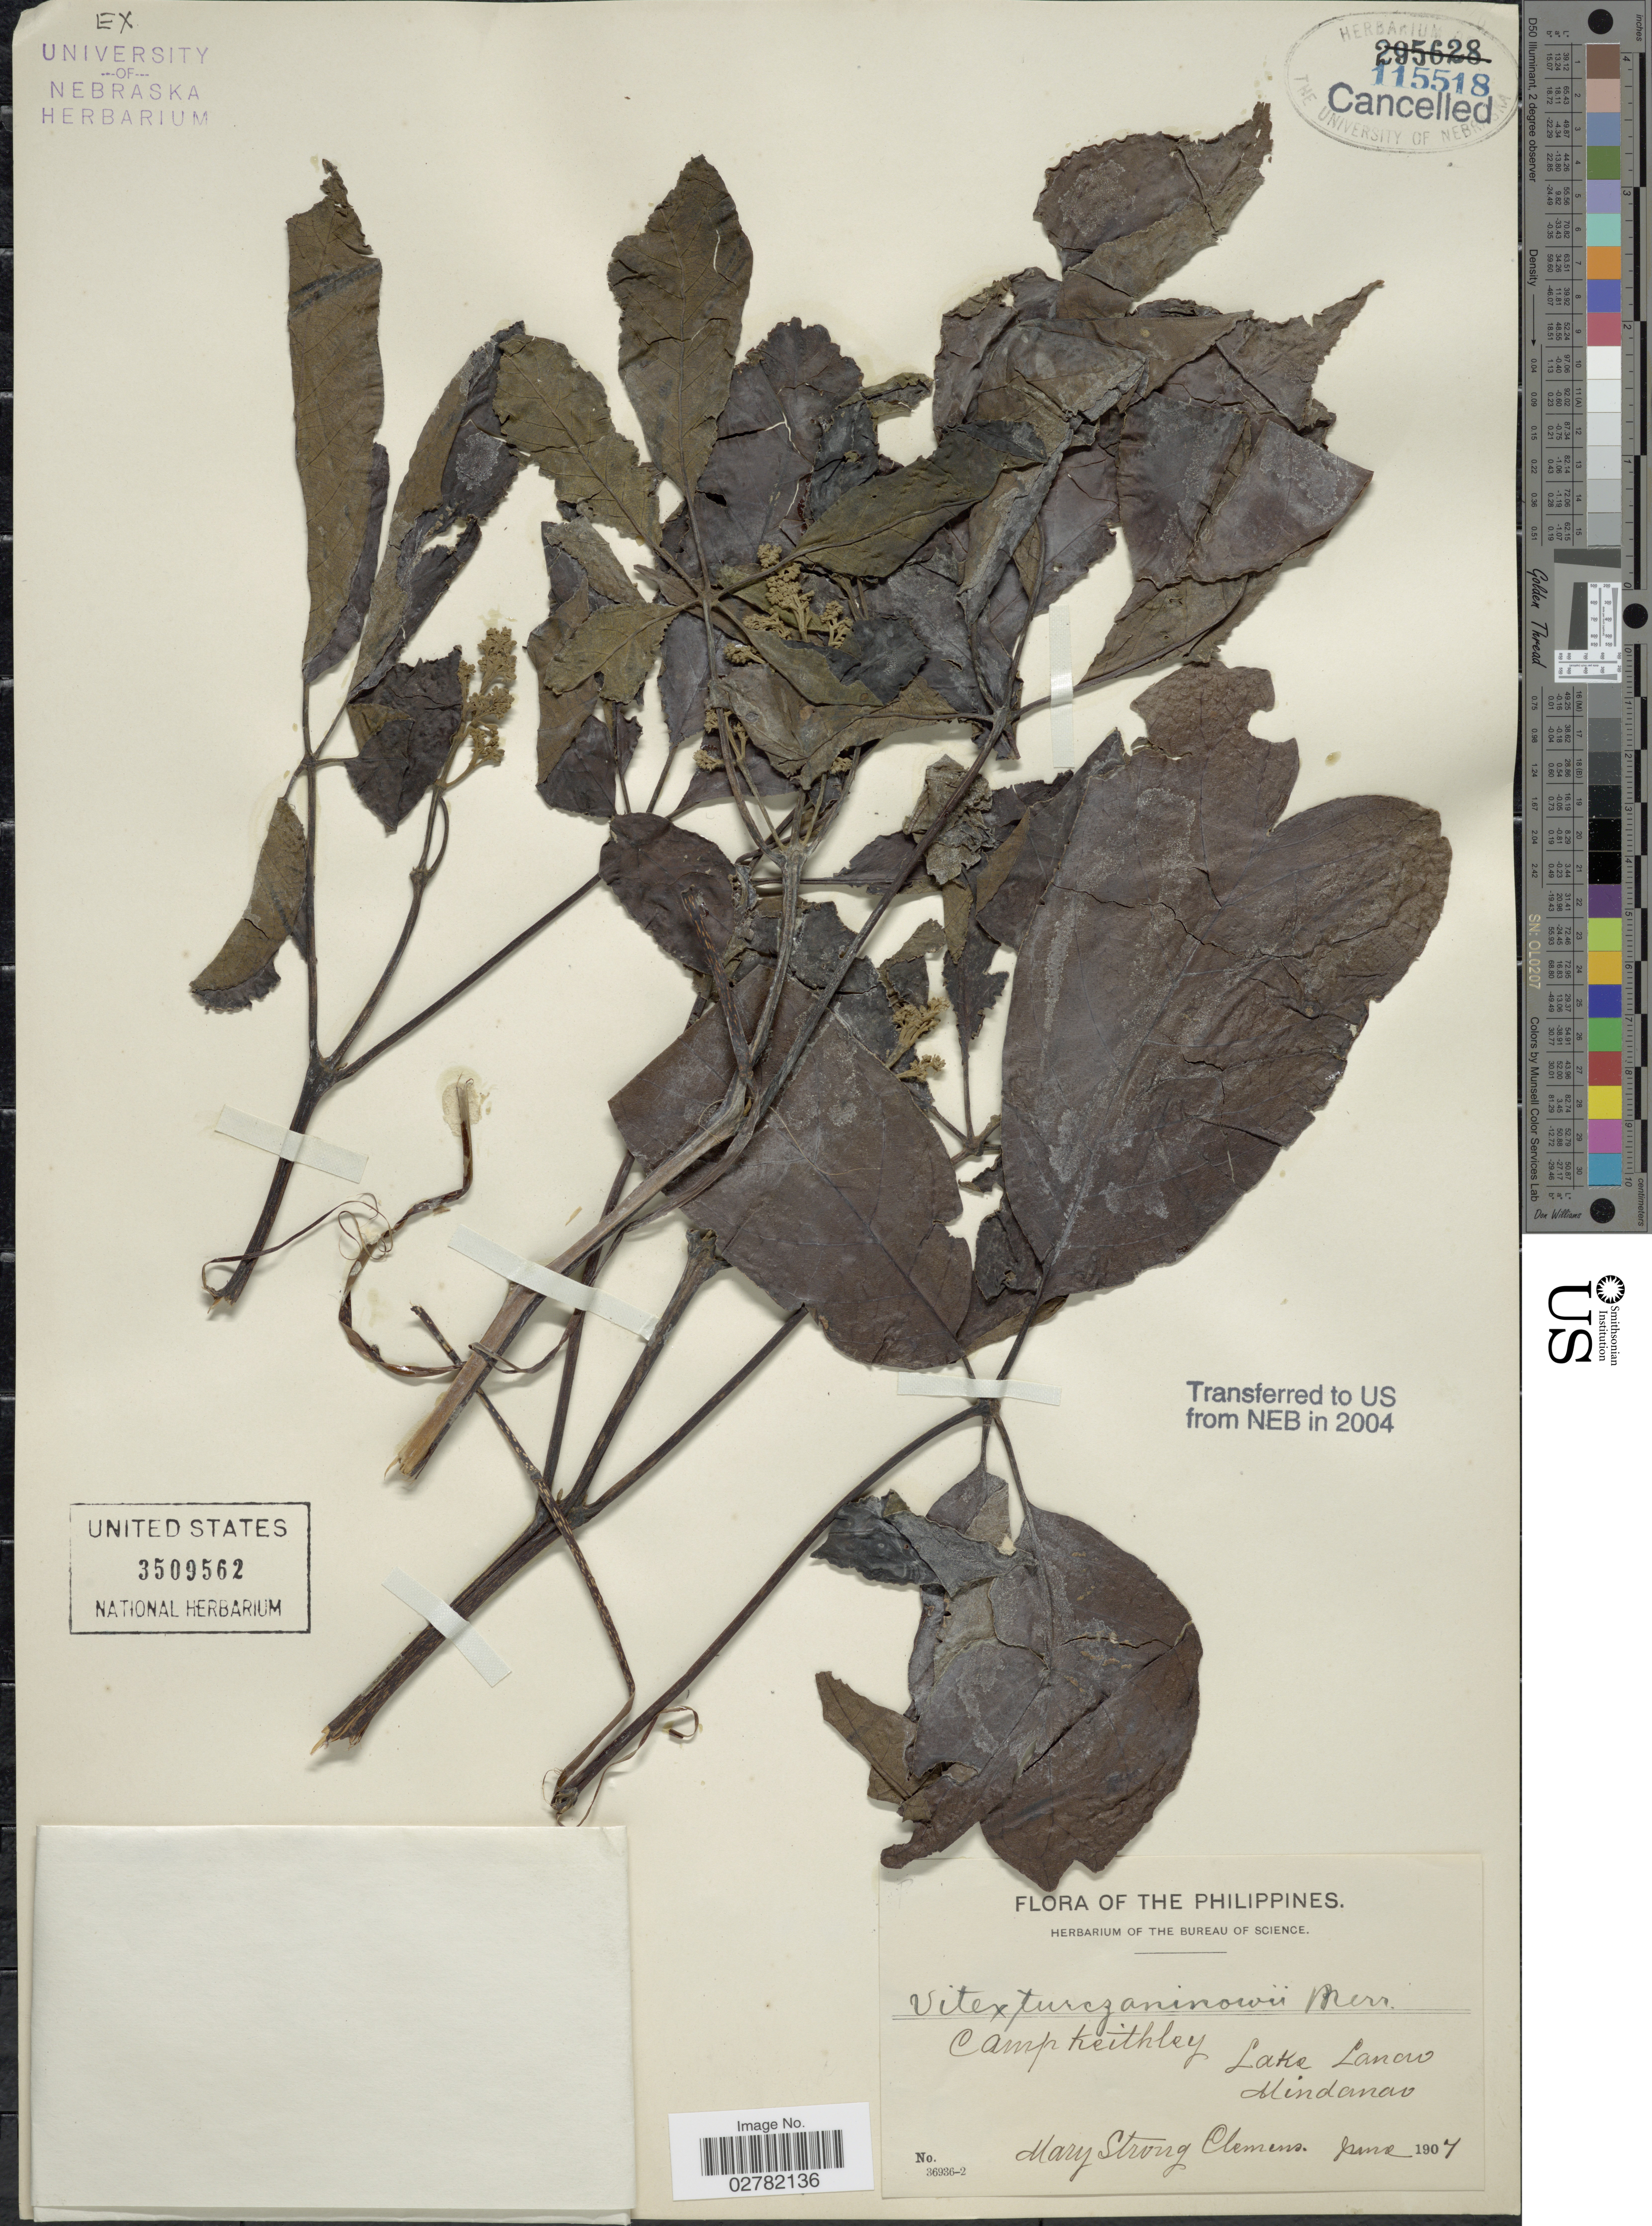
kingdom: Plantae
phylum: Tracheophyta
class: Magnoliopsida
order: Lamiales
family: Lamiaceae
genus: Viticipremna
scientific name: Viticipremna philippinensis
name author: (Turcz.) H.J. Lam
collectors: M. S. Clemens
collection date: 1907-06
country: Philippines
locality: Camp Keithley, Lake Lanao, Mindanao.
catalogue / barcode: US 3509562